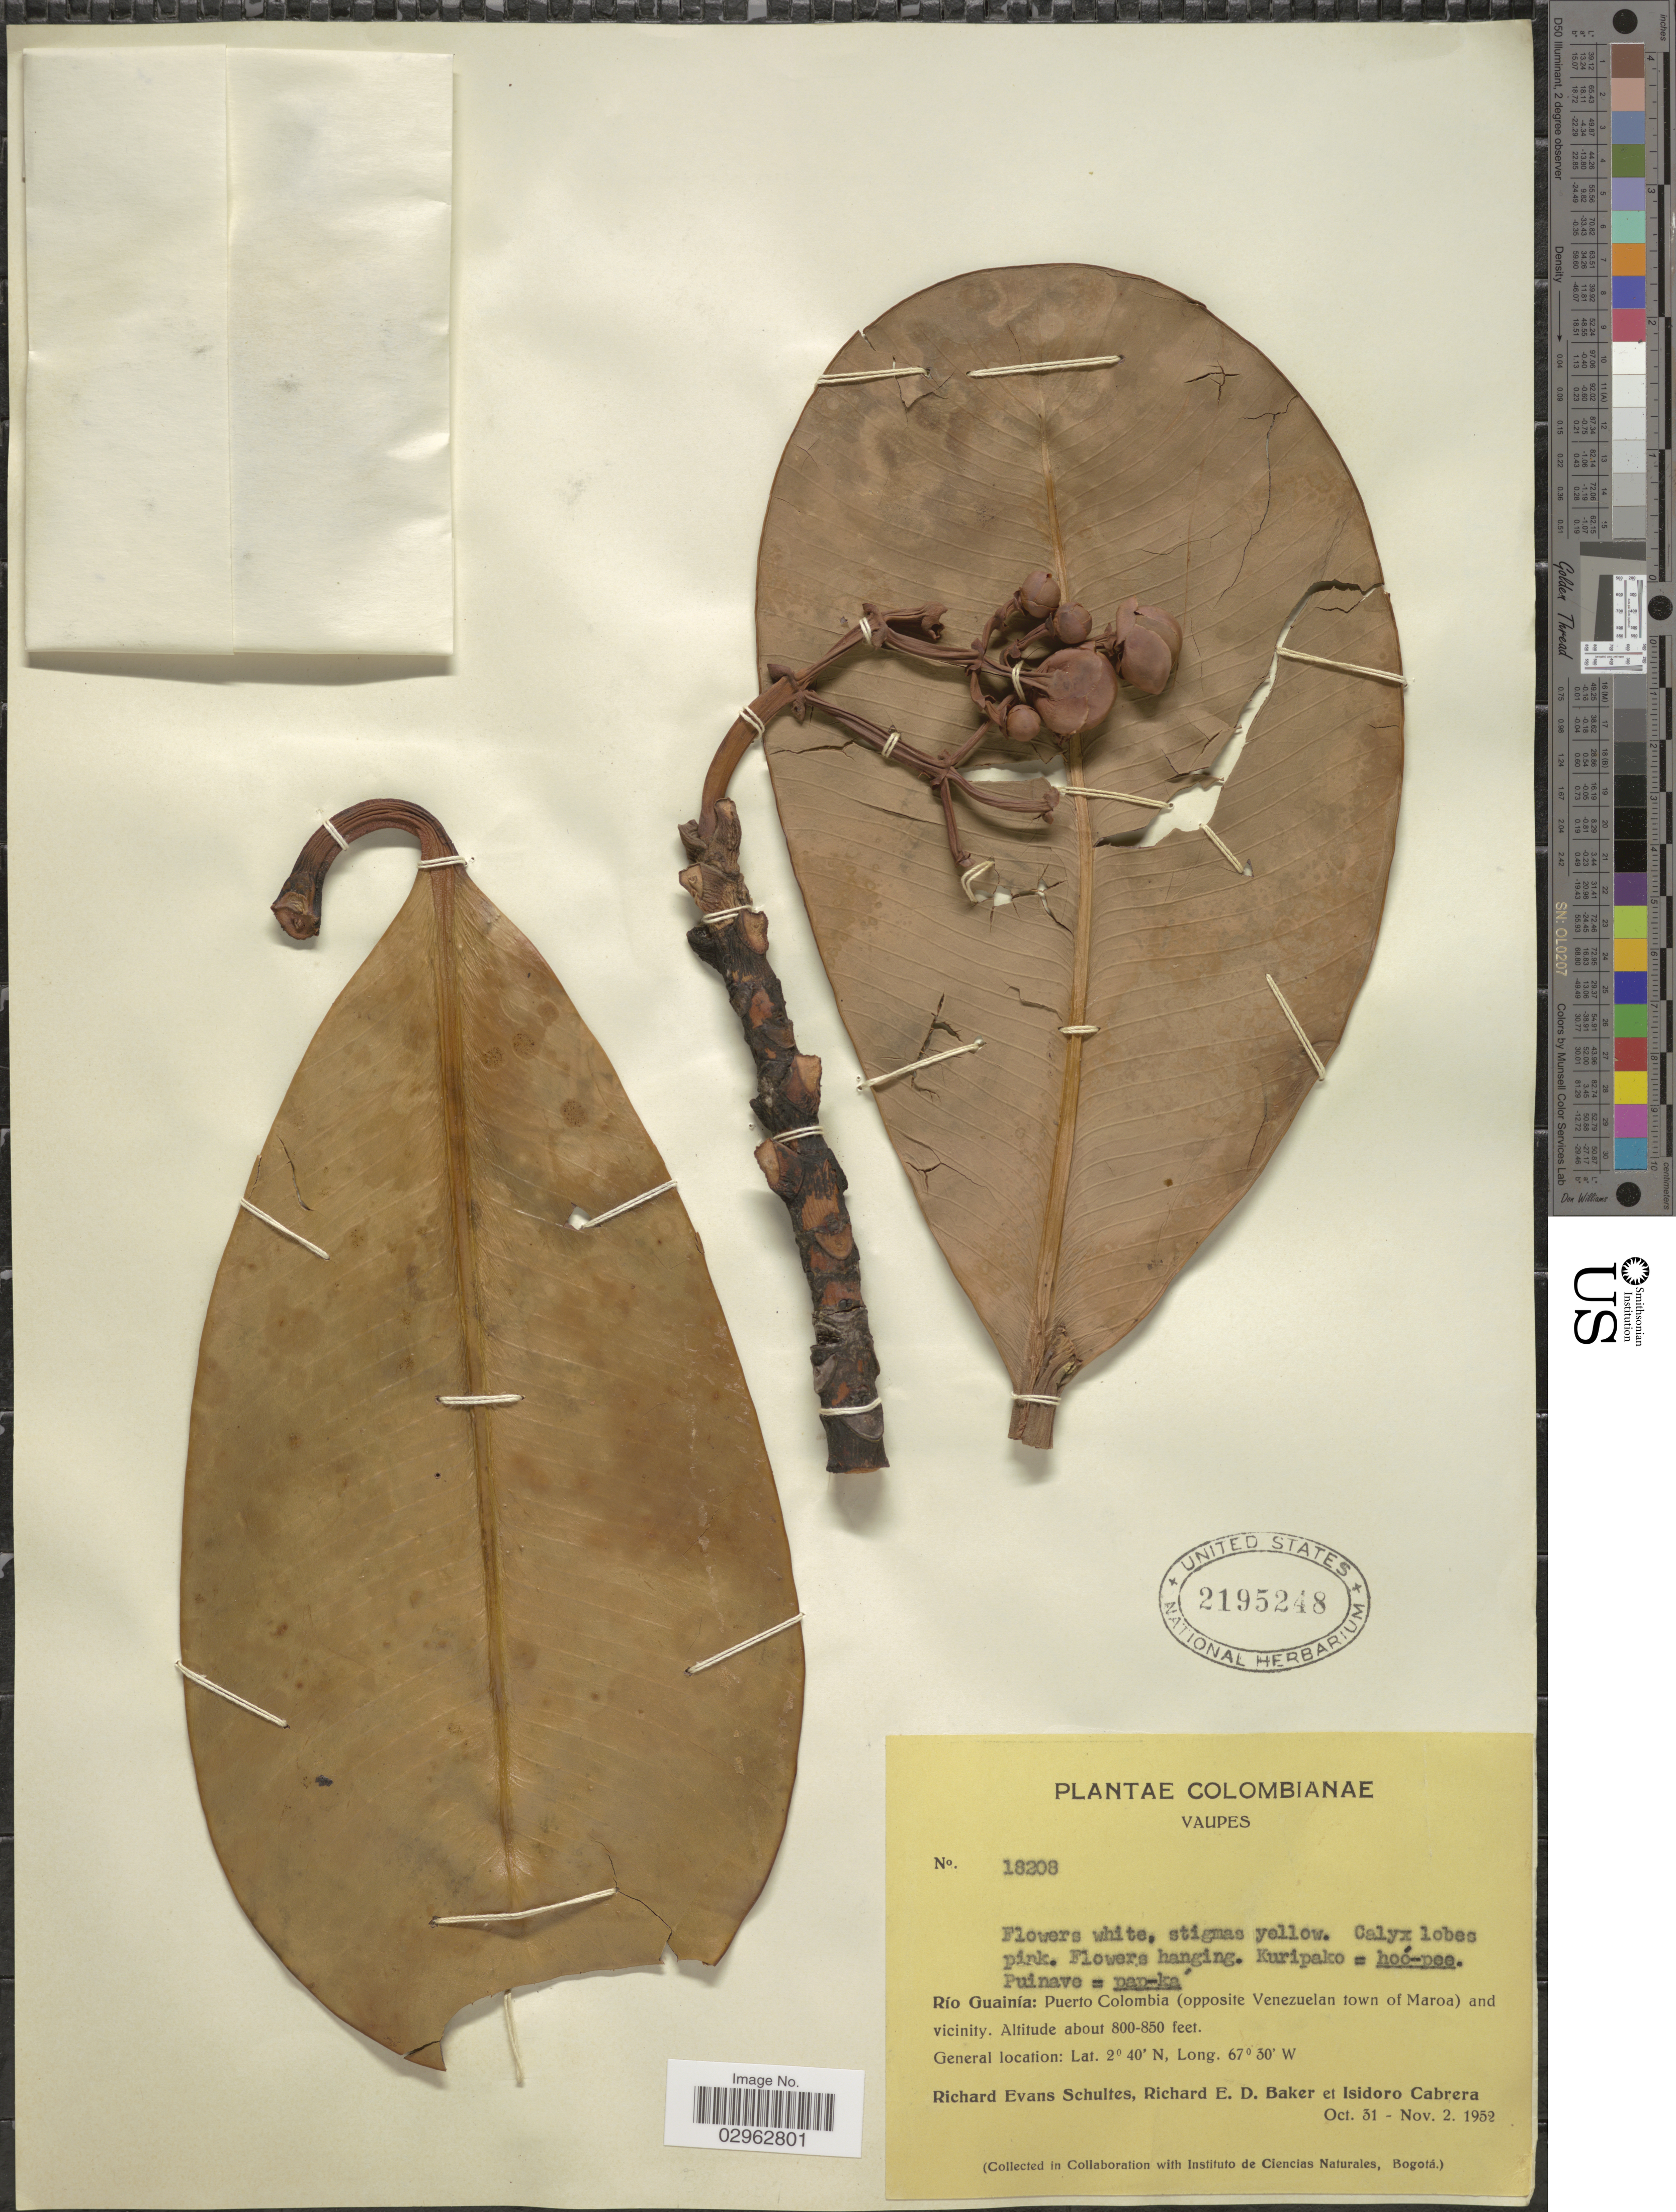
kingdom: Plantae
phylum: Tracheophyta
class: Magnoliopsida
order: Malpighiales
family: Clusiaceae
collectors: R. E. Schultes, R. E. D. Baker & I. Cabrera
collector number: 18208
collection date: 1952-10-31/1952-11-02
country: Colombia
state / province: Vaupés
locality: Río Guainía: Puerto Colombia (opposite Venezuelan town of Maroa) and vicinity.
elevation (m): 244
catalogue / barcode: US 2195248